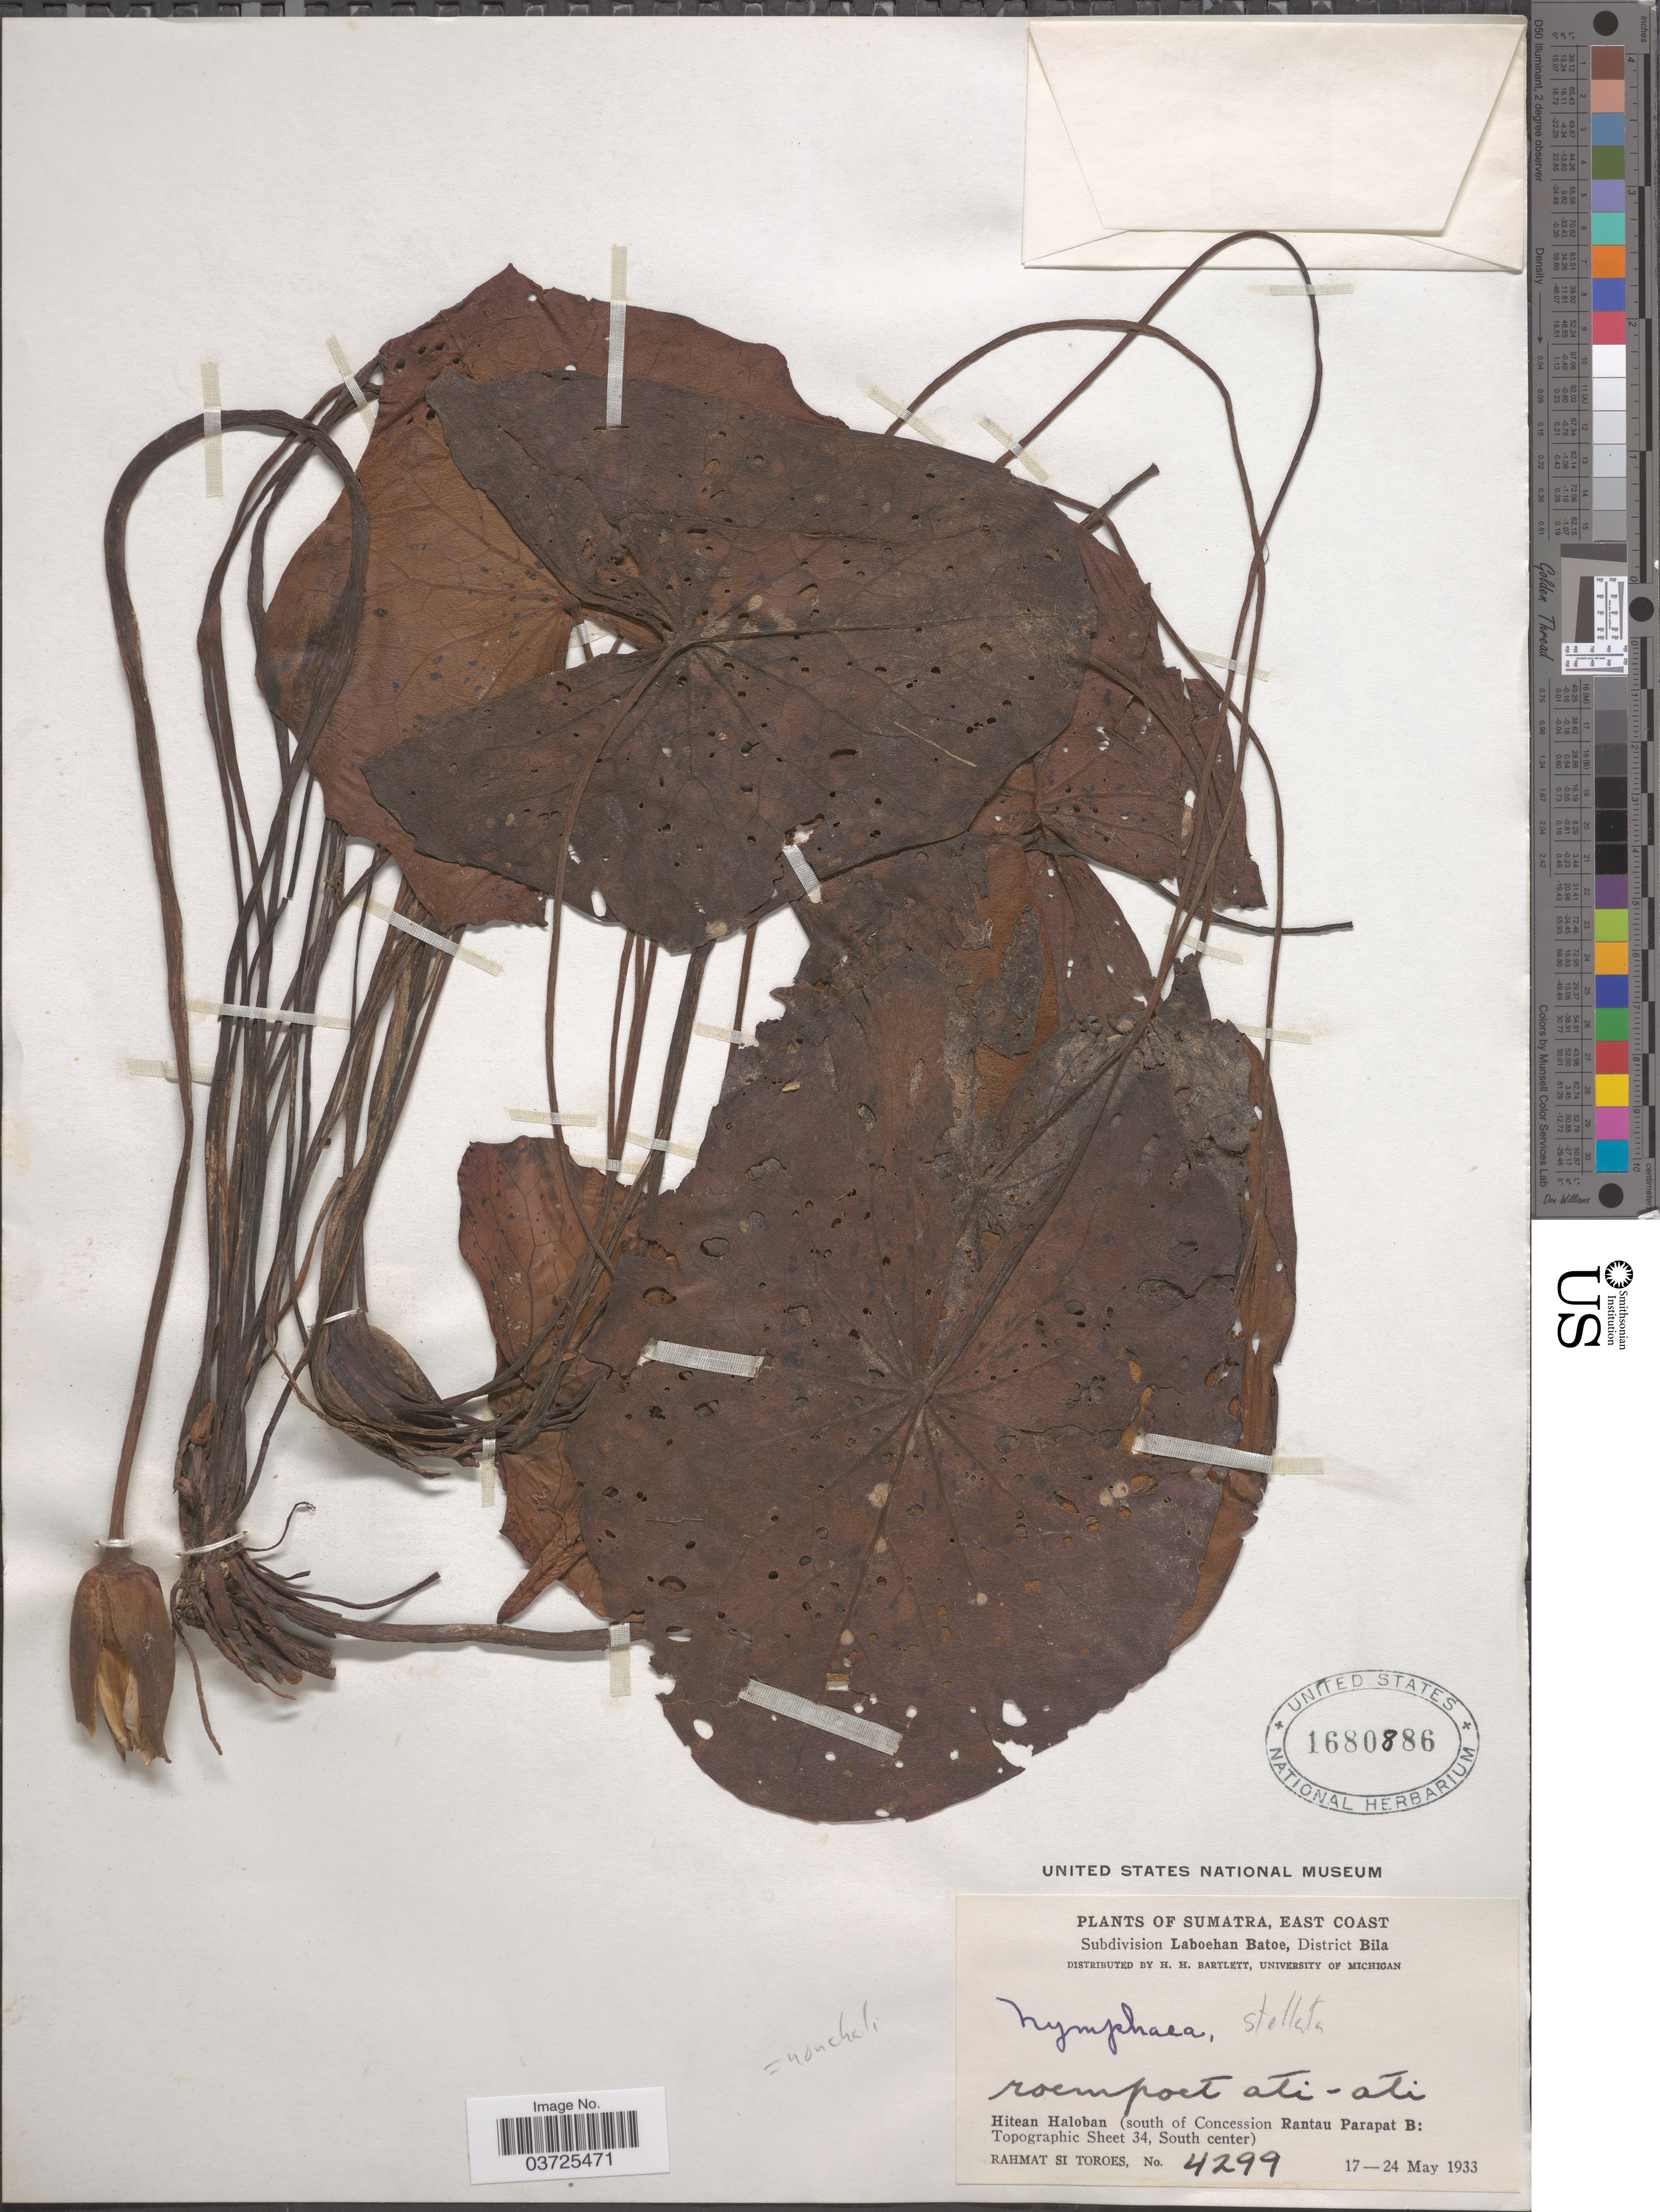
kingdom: Plantae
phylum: Tracheophyta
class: Magnoliopsida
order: Nymphaeales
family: Nymphaeaceae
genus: Nymphaea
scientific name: Nymphaea stellata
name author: Willd.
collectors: Rahmat Si Boeea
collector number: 4299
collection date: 1933-05-17/1933-05-24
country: Indonesia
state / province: Sumatra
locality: East Coast. Subdivision Laboehan Batoe, District Bila. Hitean Haloban (south of Concession Rantau Parapat B: Topographic Sheet 34, South center).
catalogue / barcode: US 1680886